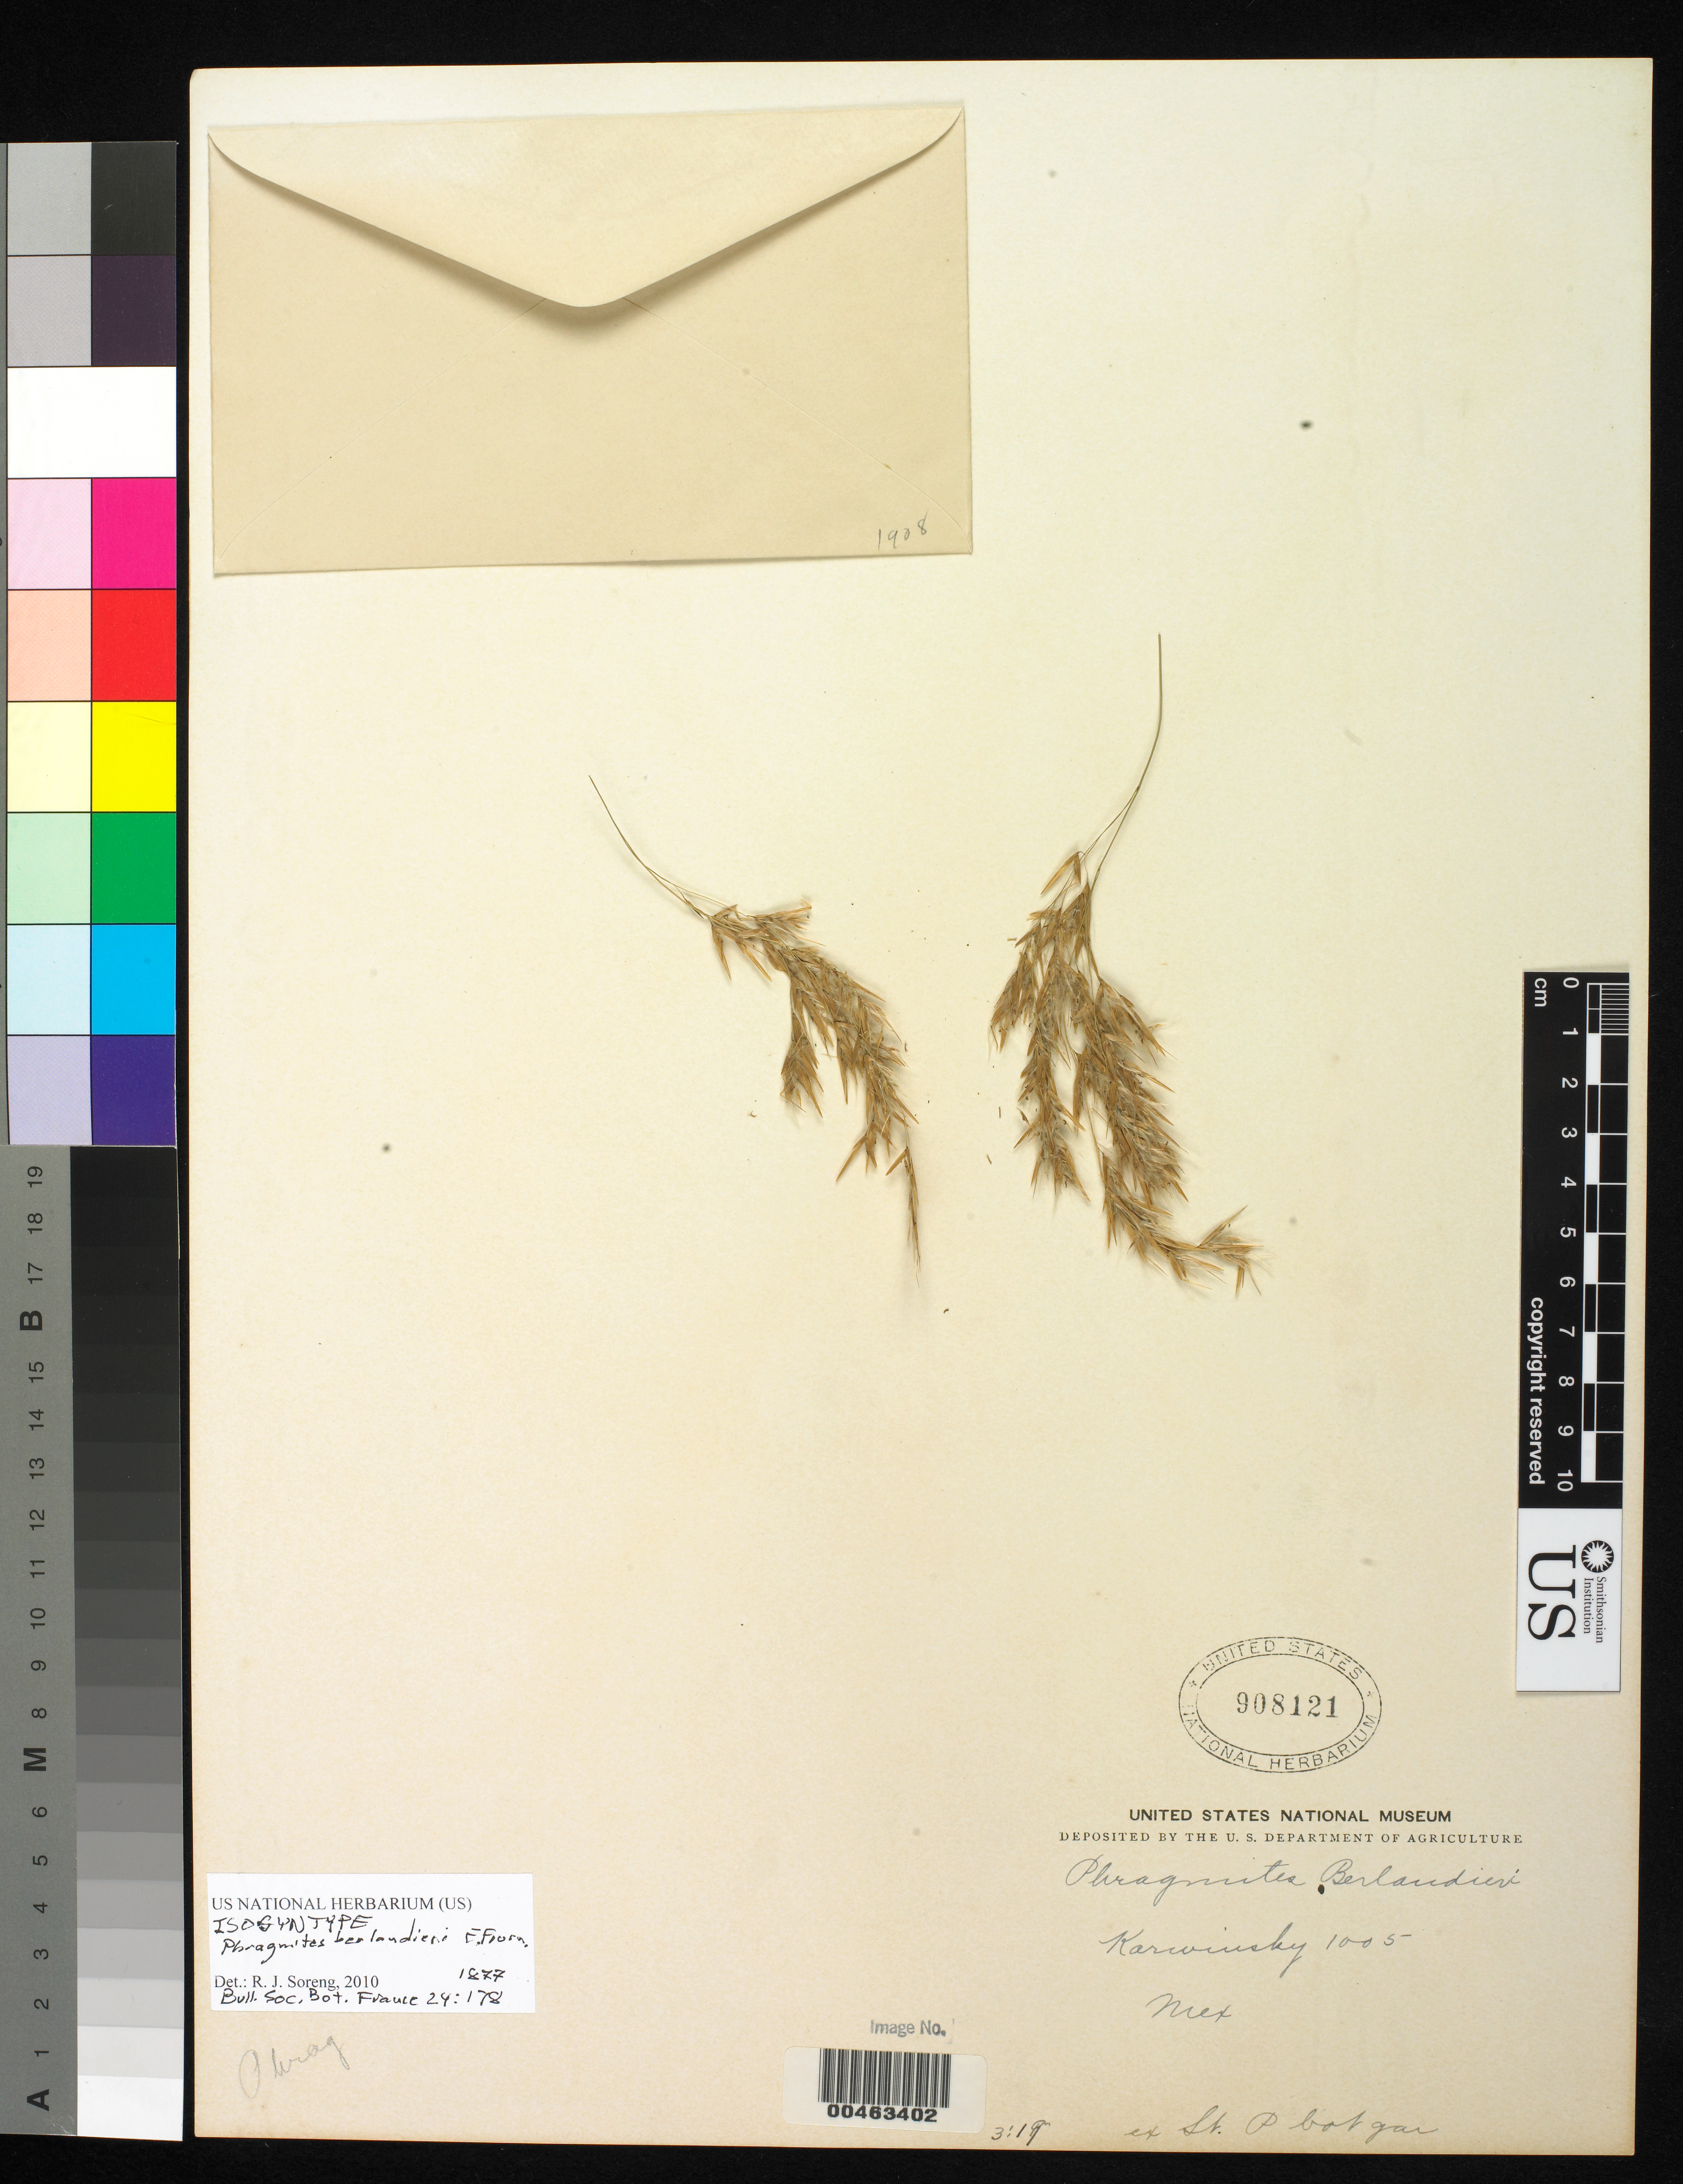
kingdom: Plantae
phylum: Tracheophyta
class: Liliopsida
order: Poales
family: Poaceae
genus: Phragmites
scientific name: Phragmites berlandieri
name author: E. Fourn.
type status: Isosyntype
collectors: W. F. Karwinski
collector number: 1005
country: Mexico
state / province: Durango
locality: San Ramon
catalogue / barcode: US 908121